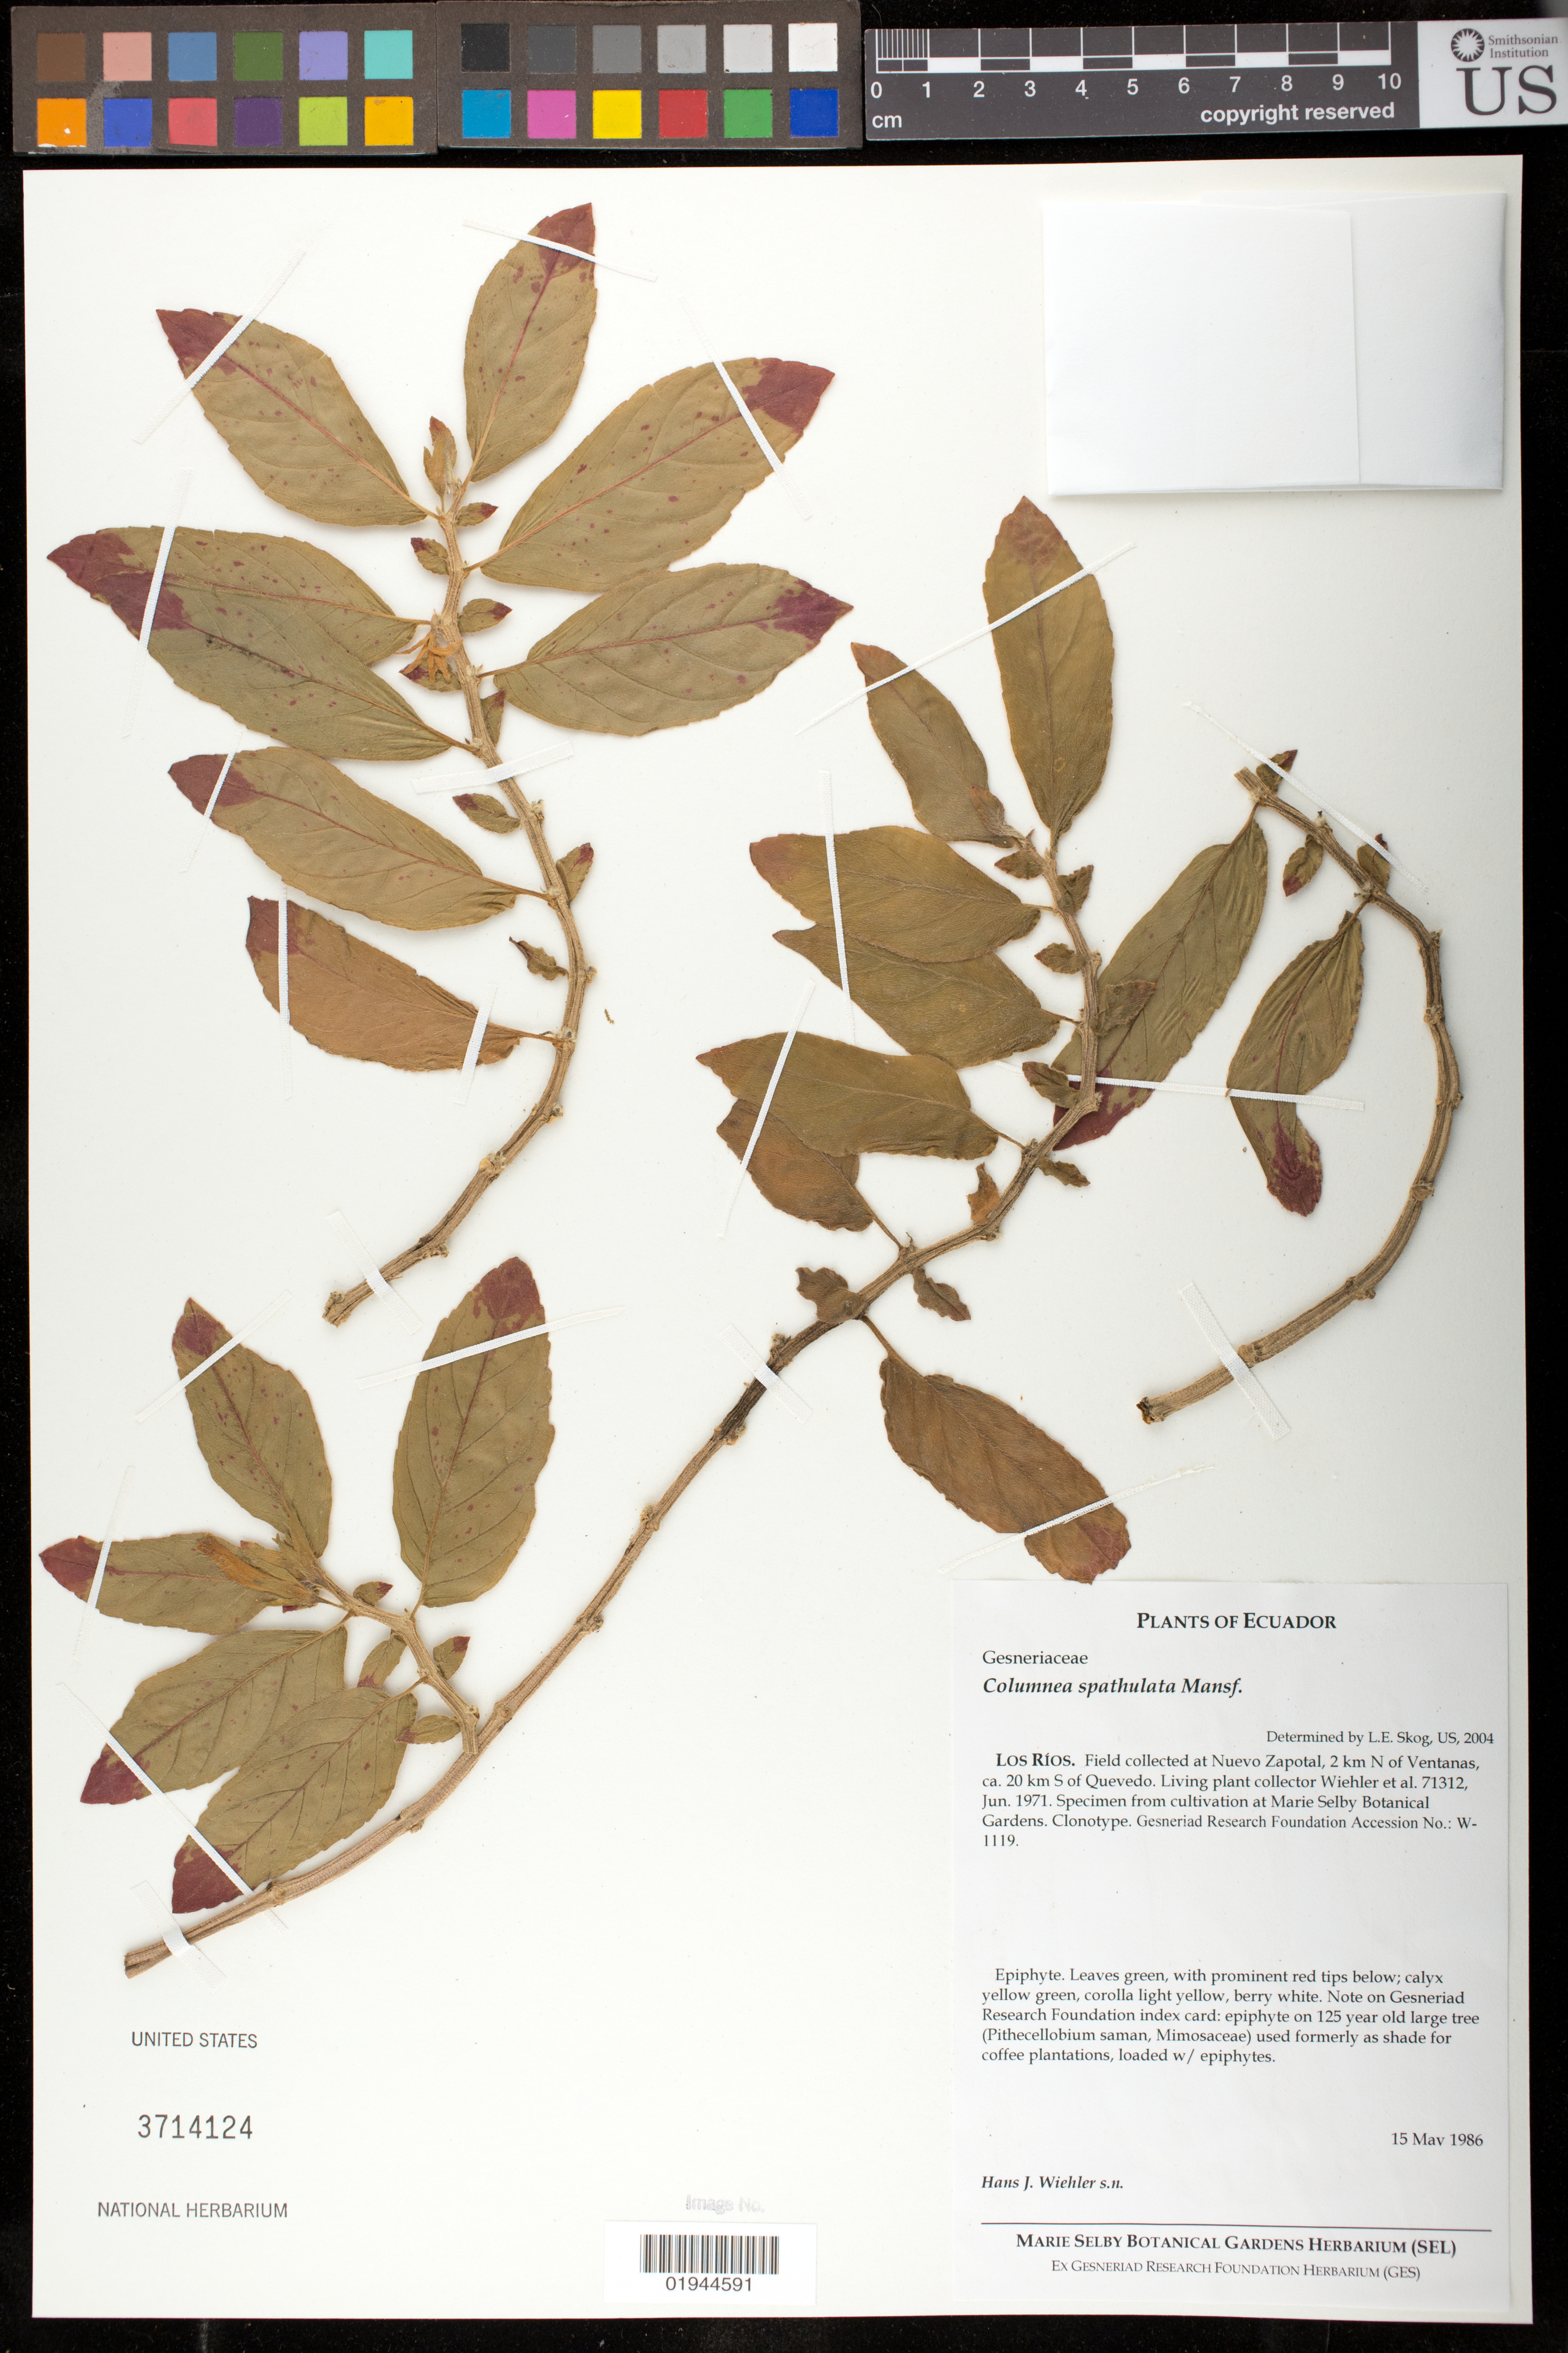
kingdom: Plantae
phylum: Tracheophyta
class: Magnoliopsida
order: Lamiales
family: Gesneriaceae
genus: Columnea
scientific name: Columnea spathulata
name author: Mansf.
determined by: Skog, Laurence E.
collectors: H. J. Wiehler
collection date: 1986-05-15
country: United States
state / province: Florida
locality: Marie Selby Botanical Gardens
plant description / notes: Field collected at Nuevo Zapotal, 2 km N of Ventanas ca. 20 km S of Quevedo. Living plant collector Wiehler et al. 71312, Jun. 1971.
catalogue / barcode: US 3714124